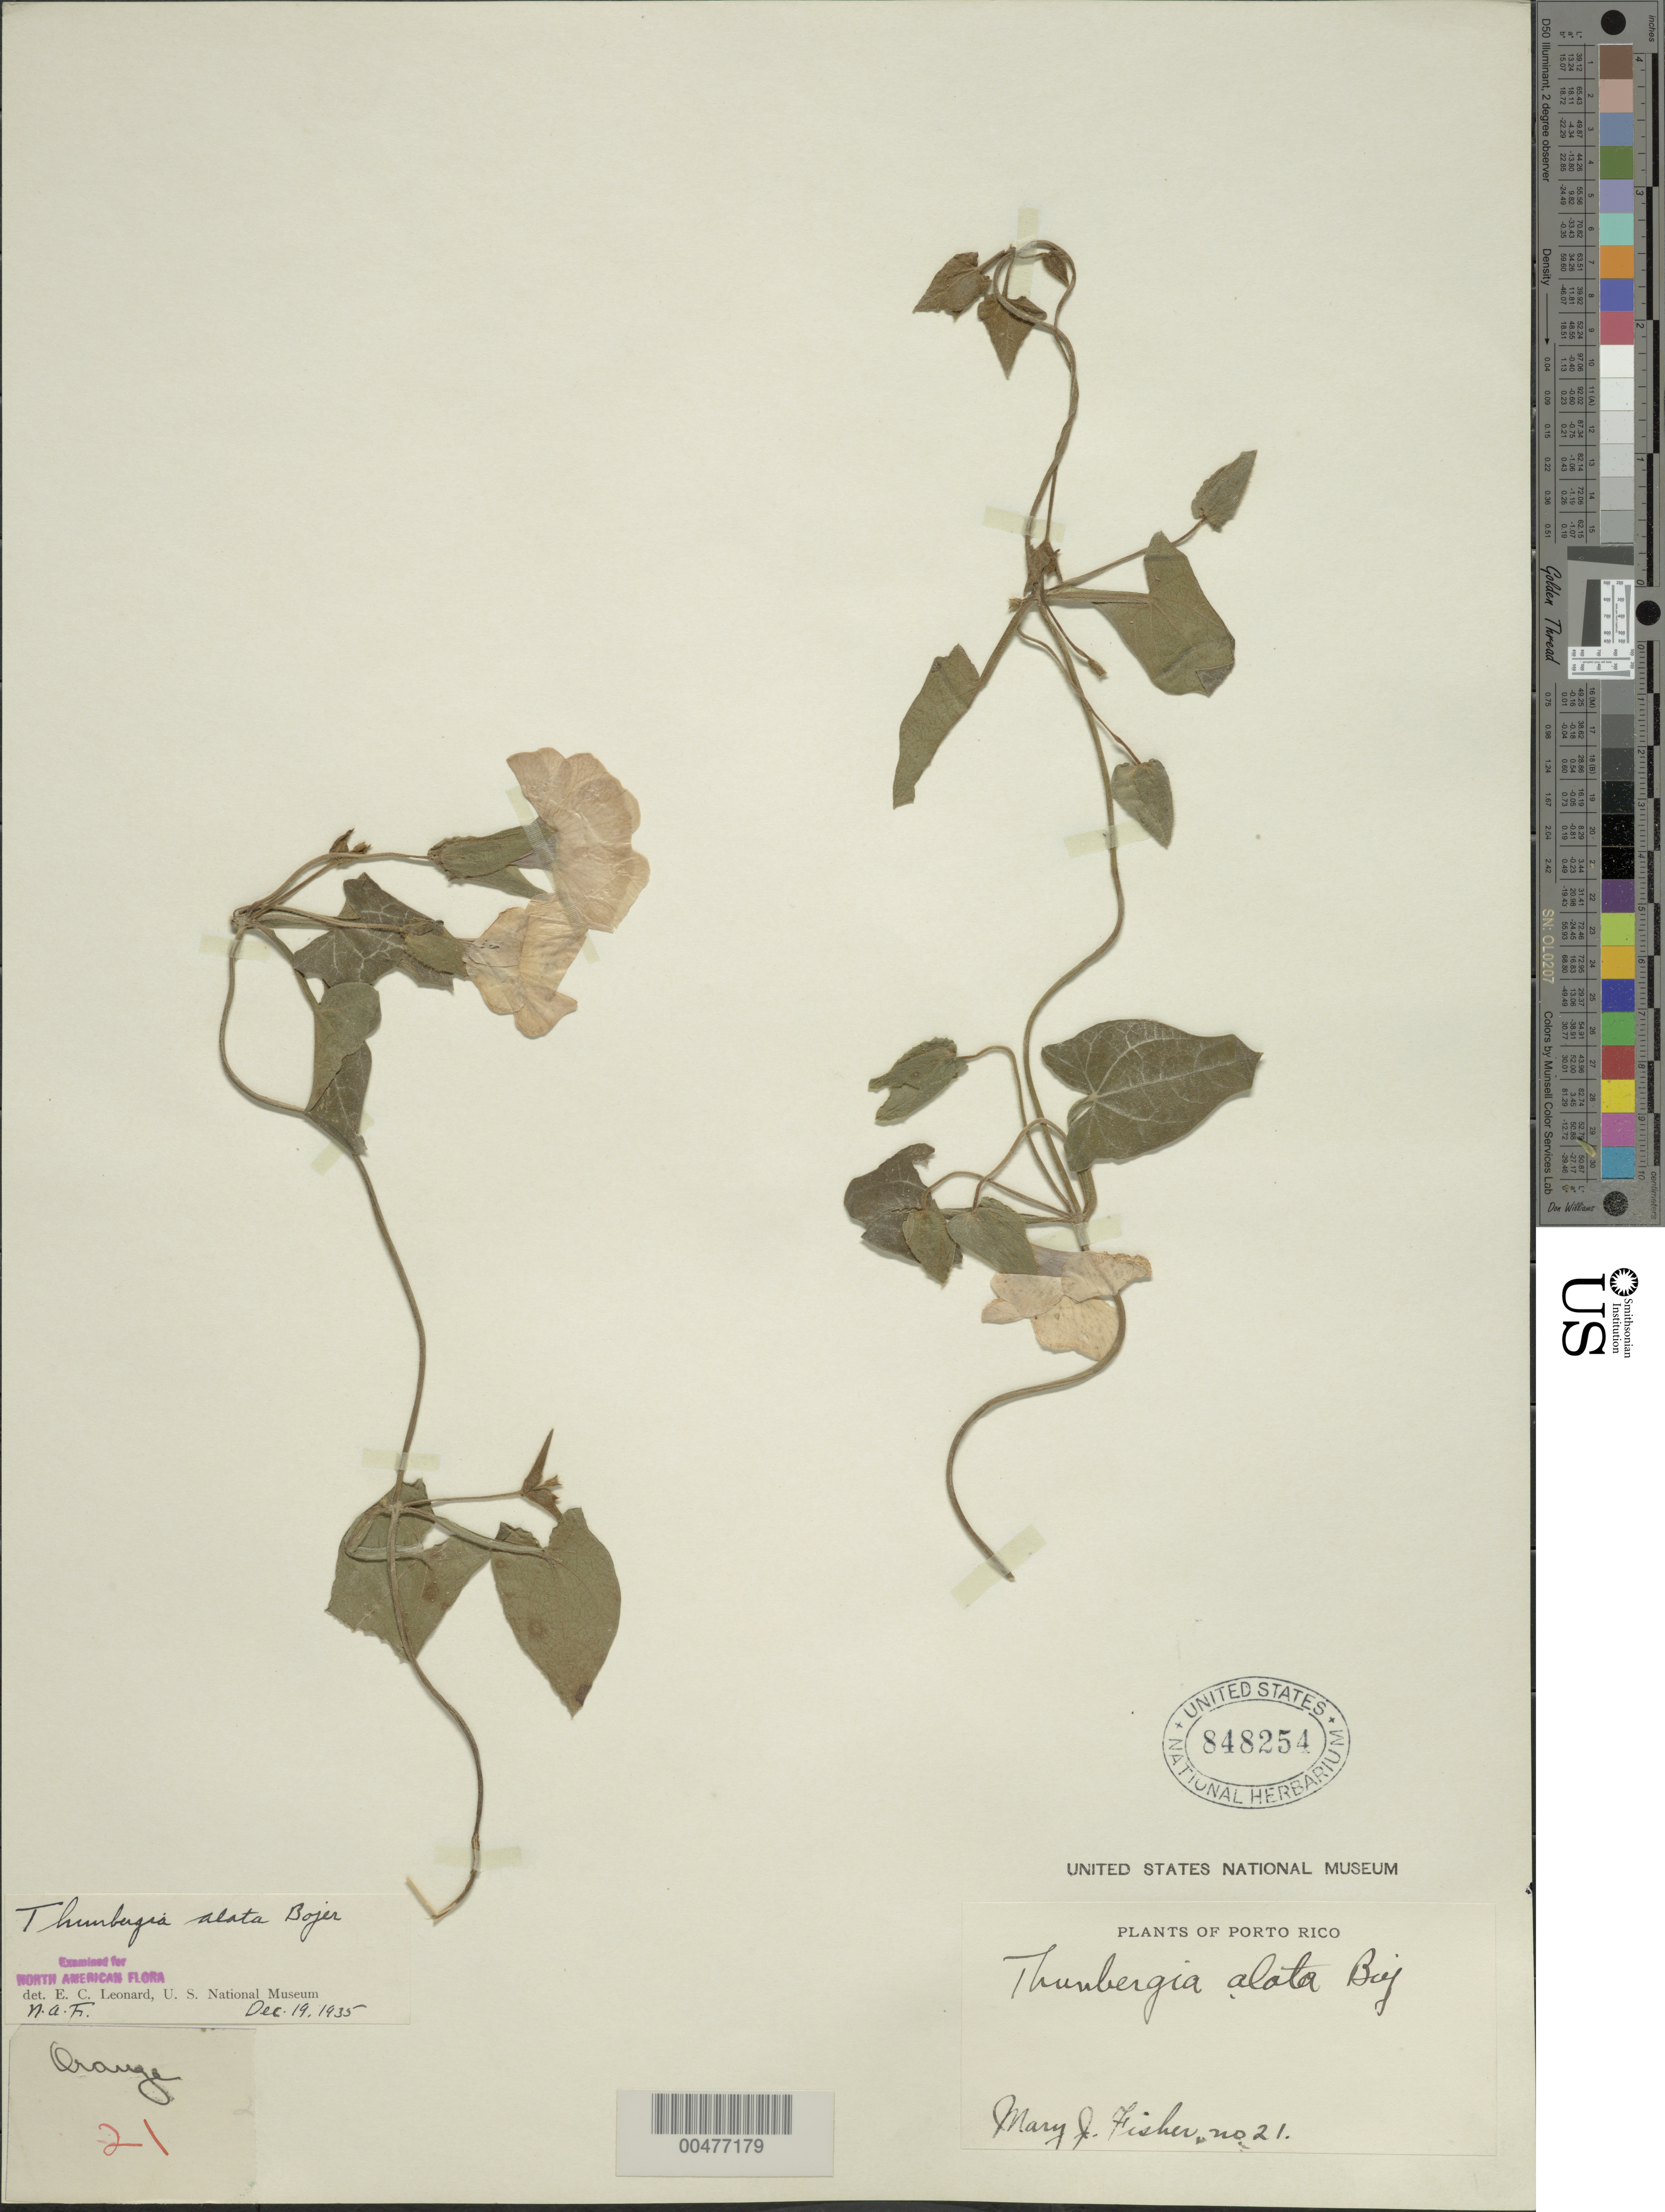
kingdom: Plantae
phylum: Tracheophyta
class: Magnoliopsida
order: Lamiales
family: Acanthaceae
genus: Thunbergia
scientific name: Thunbergia alata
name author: Bojer ex Sims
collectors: M. J. Fisher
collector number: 21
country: Puerto Rico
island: Greater Antilles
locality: Sierra de Naguabo ad Rio Blanco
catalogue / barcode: US 848254